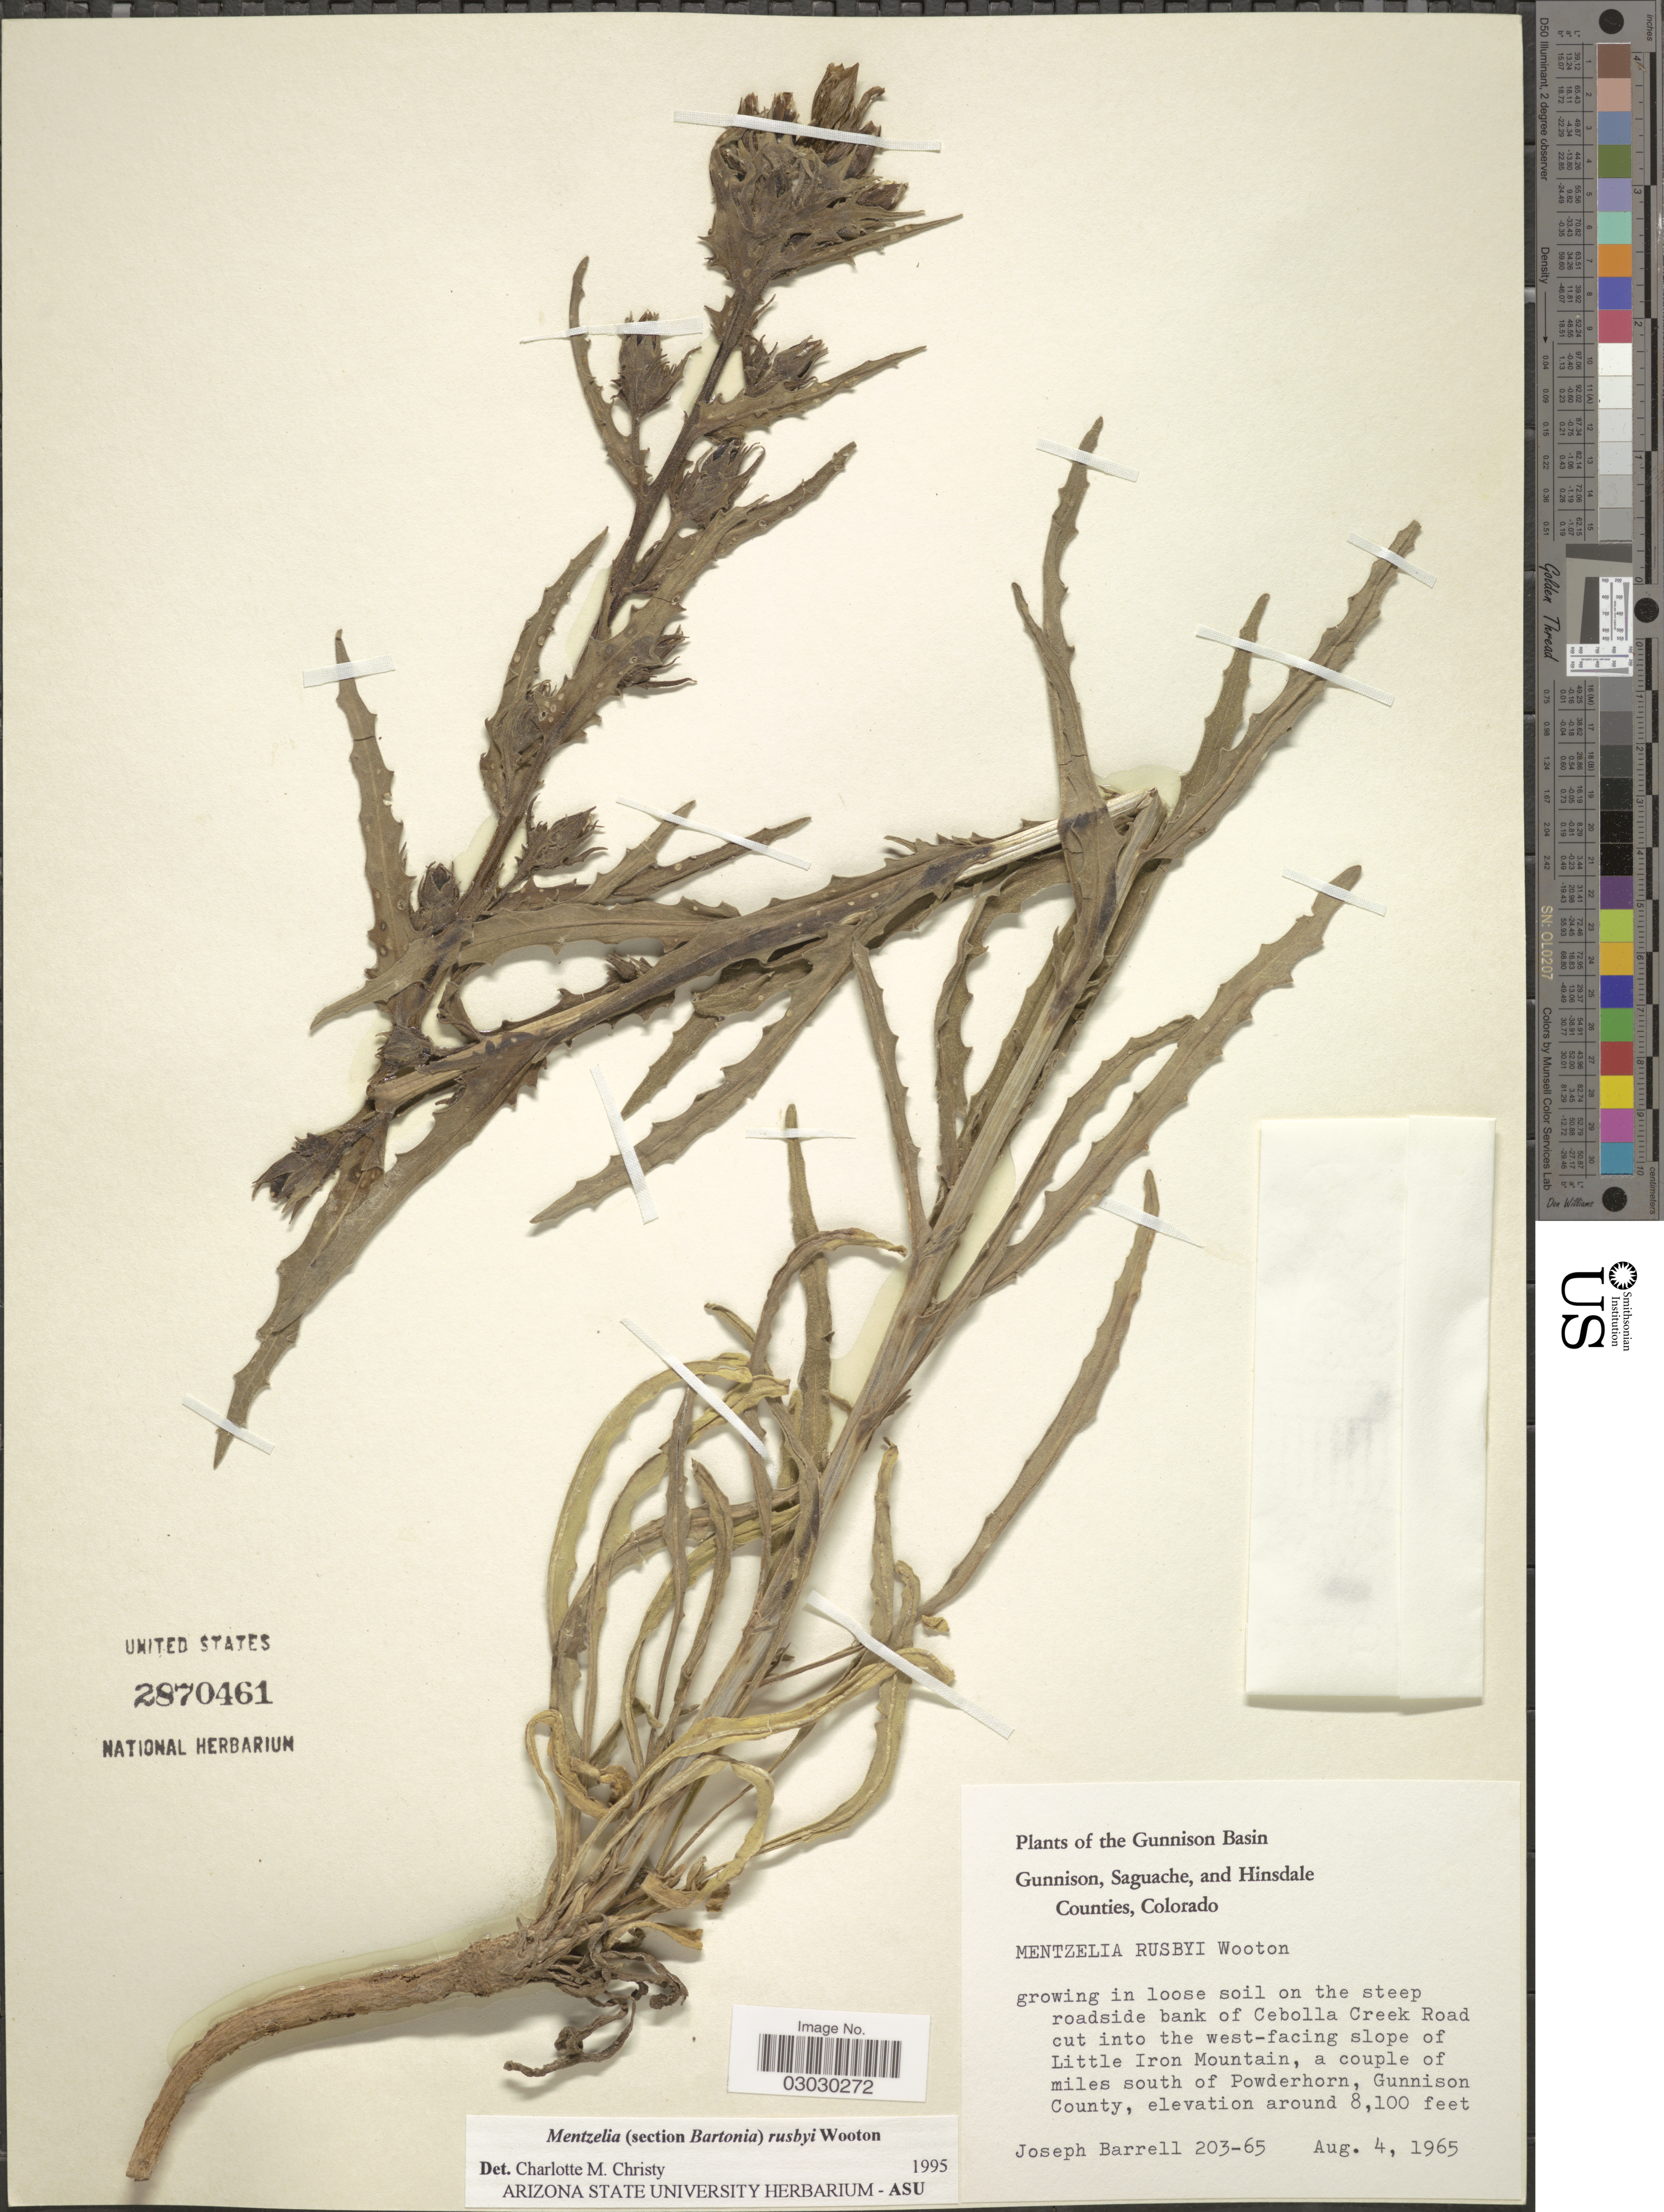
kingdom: Plantae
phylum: Tracheophyta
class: Magnoliopsida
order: Cornales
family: Loasaceae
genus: Mentzelia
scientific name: Mentzelia rusbyi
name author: Wooton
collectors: J. Barrell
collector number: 203-65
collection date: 1965-08-04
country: United States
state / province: Colorado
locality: The Gunnison Basin, Gunnison, Saguache, and Hinsdale Counties, on the steep roadside bank of Cebolla Creek Road cut into the west-facing slope of Little Iron Mountain, a couple of milessouth of Powderhorn, Gunnison County.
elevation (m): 2469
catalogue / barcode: US 2870461